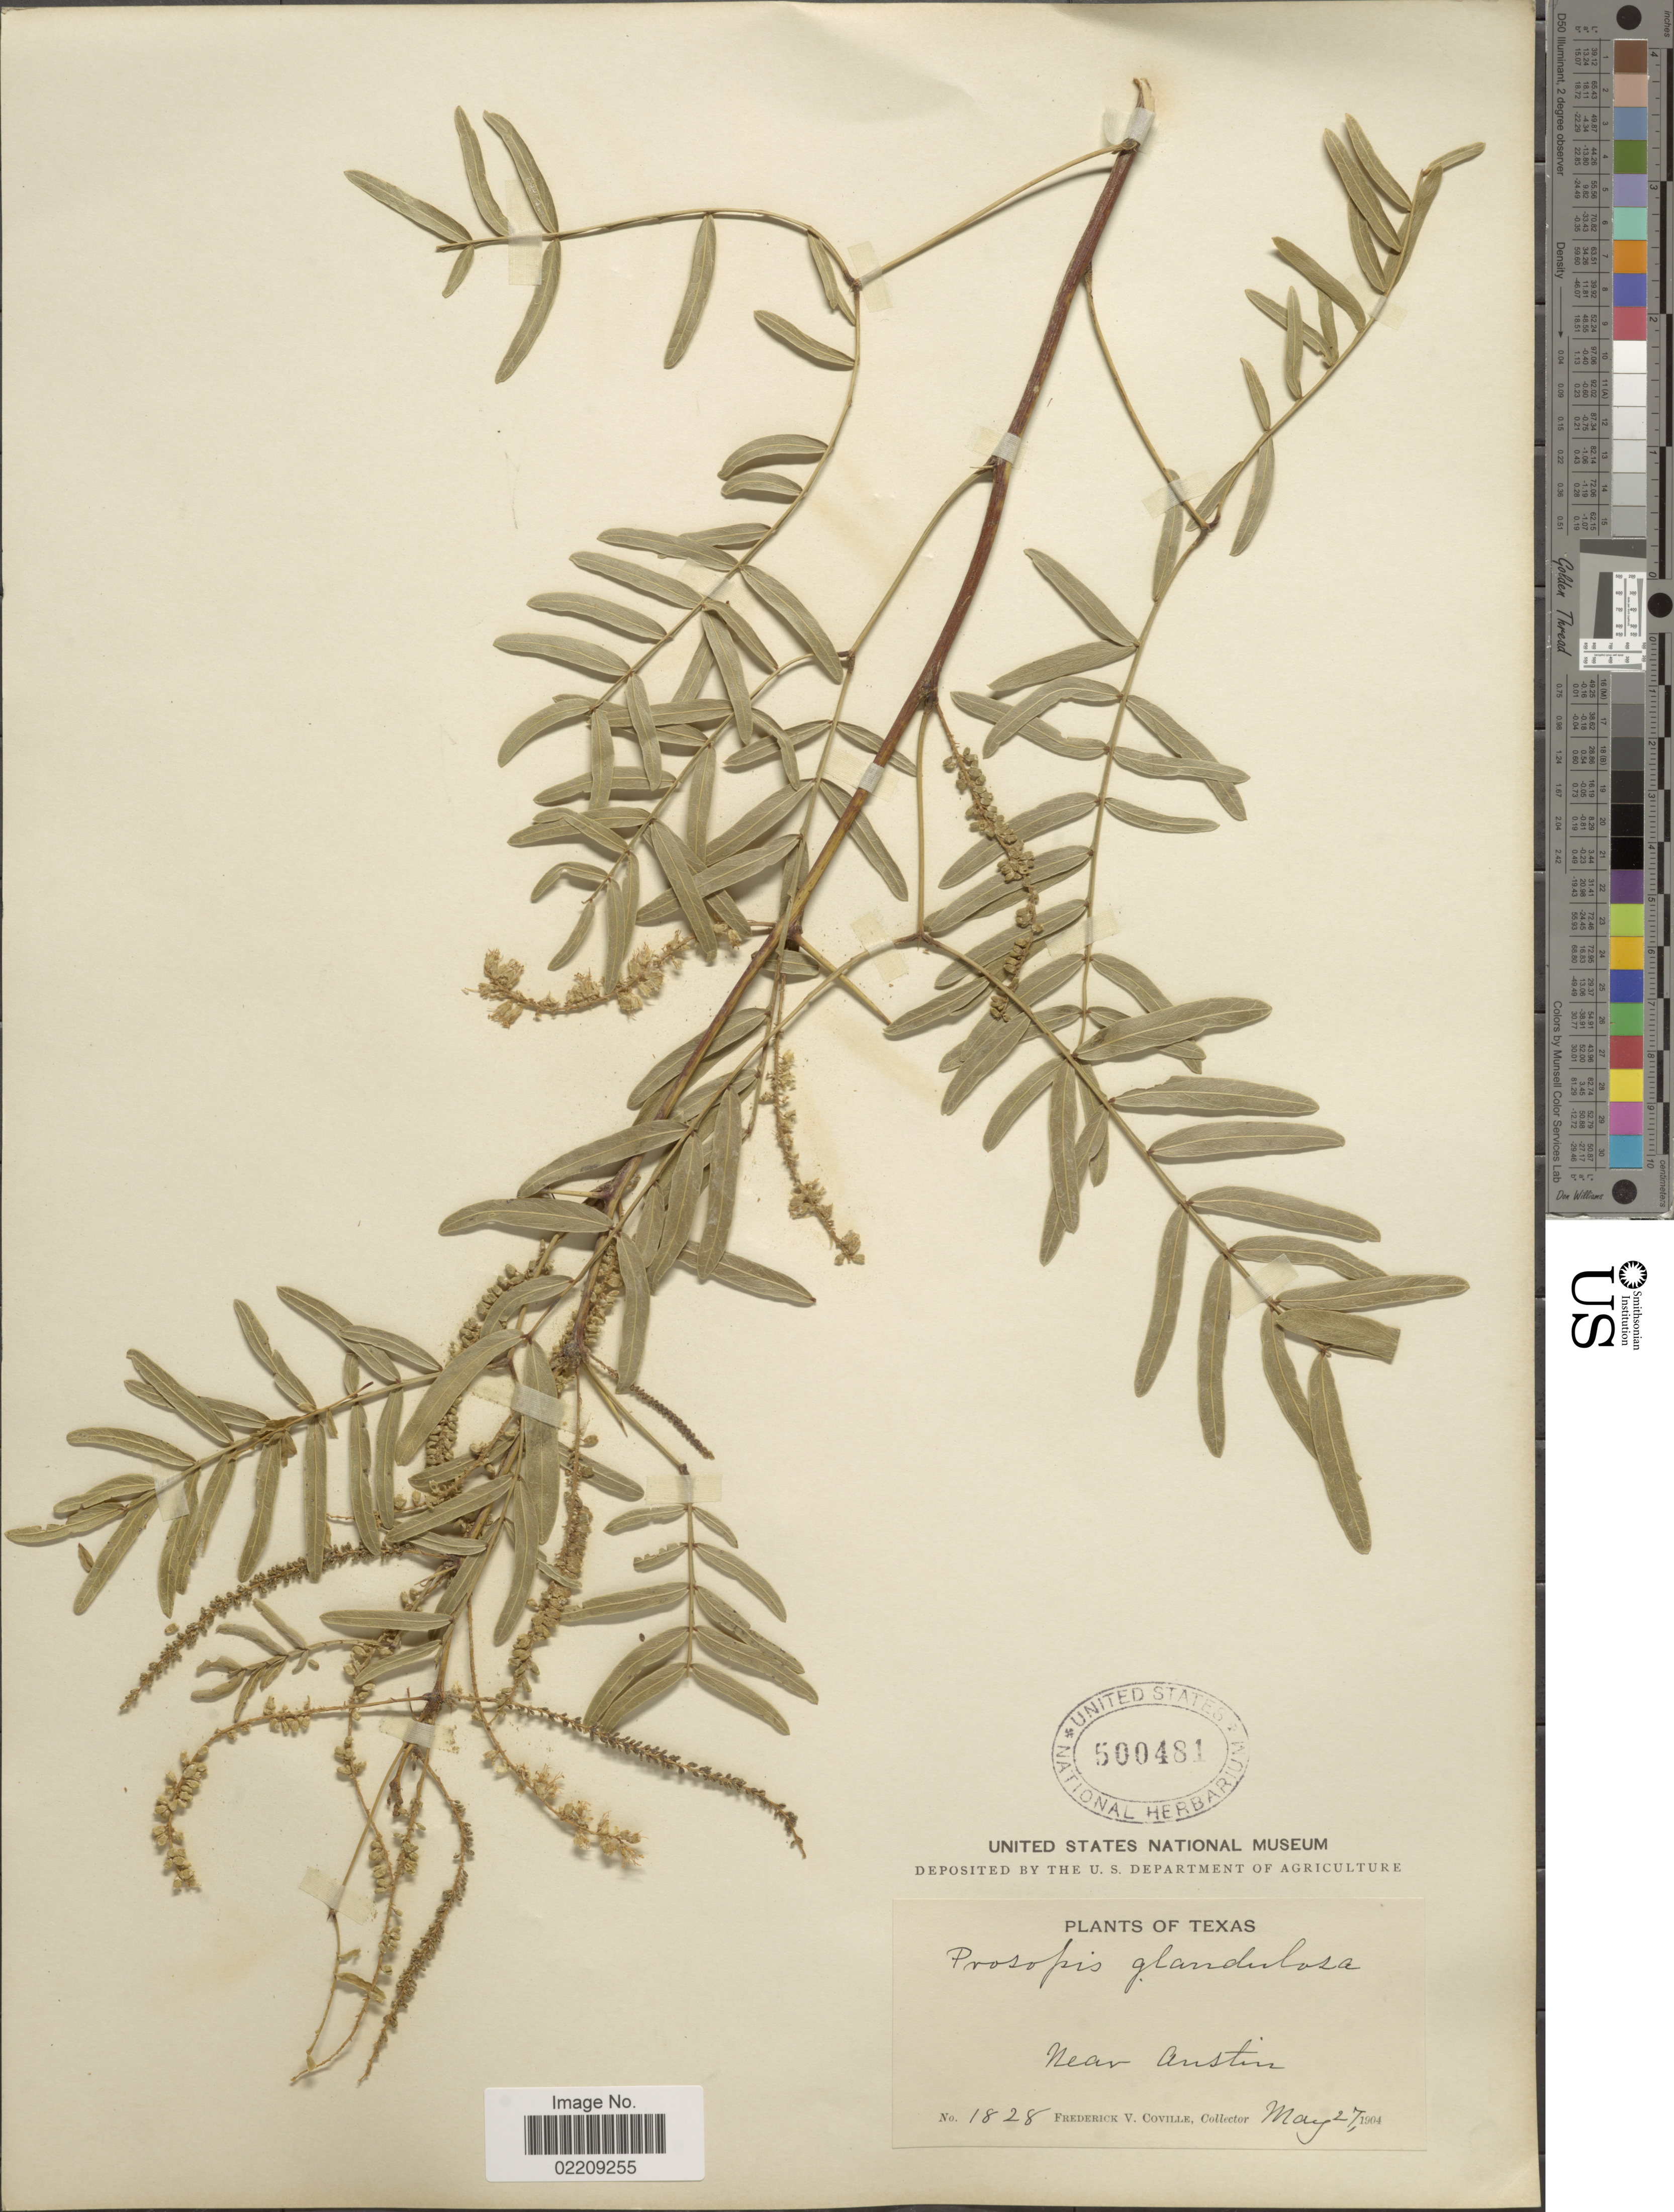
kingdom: Plantae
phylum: Tracheophyta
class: Magnoliopsida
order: Fabales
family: Fabaceae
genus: Neltuma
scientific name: Neltuma glandulosa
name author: (Torr.) Britton & Rose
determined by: Strong, Mark T., (BOT), Smithsonian Institution - National Museum of Natural History (UNITED STATES)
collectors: F. V. Coville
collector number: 1828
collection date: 1904-05-27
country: United States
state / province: Texas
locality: Near Austin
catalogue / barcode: US 500481